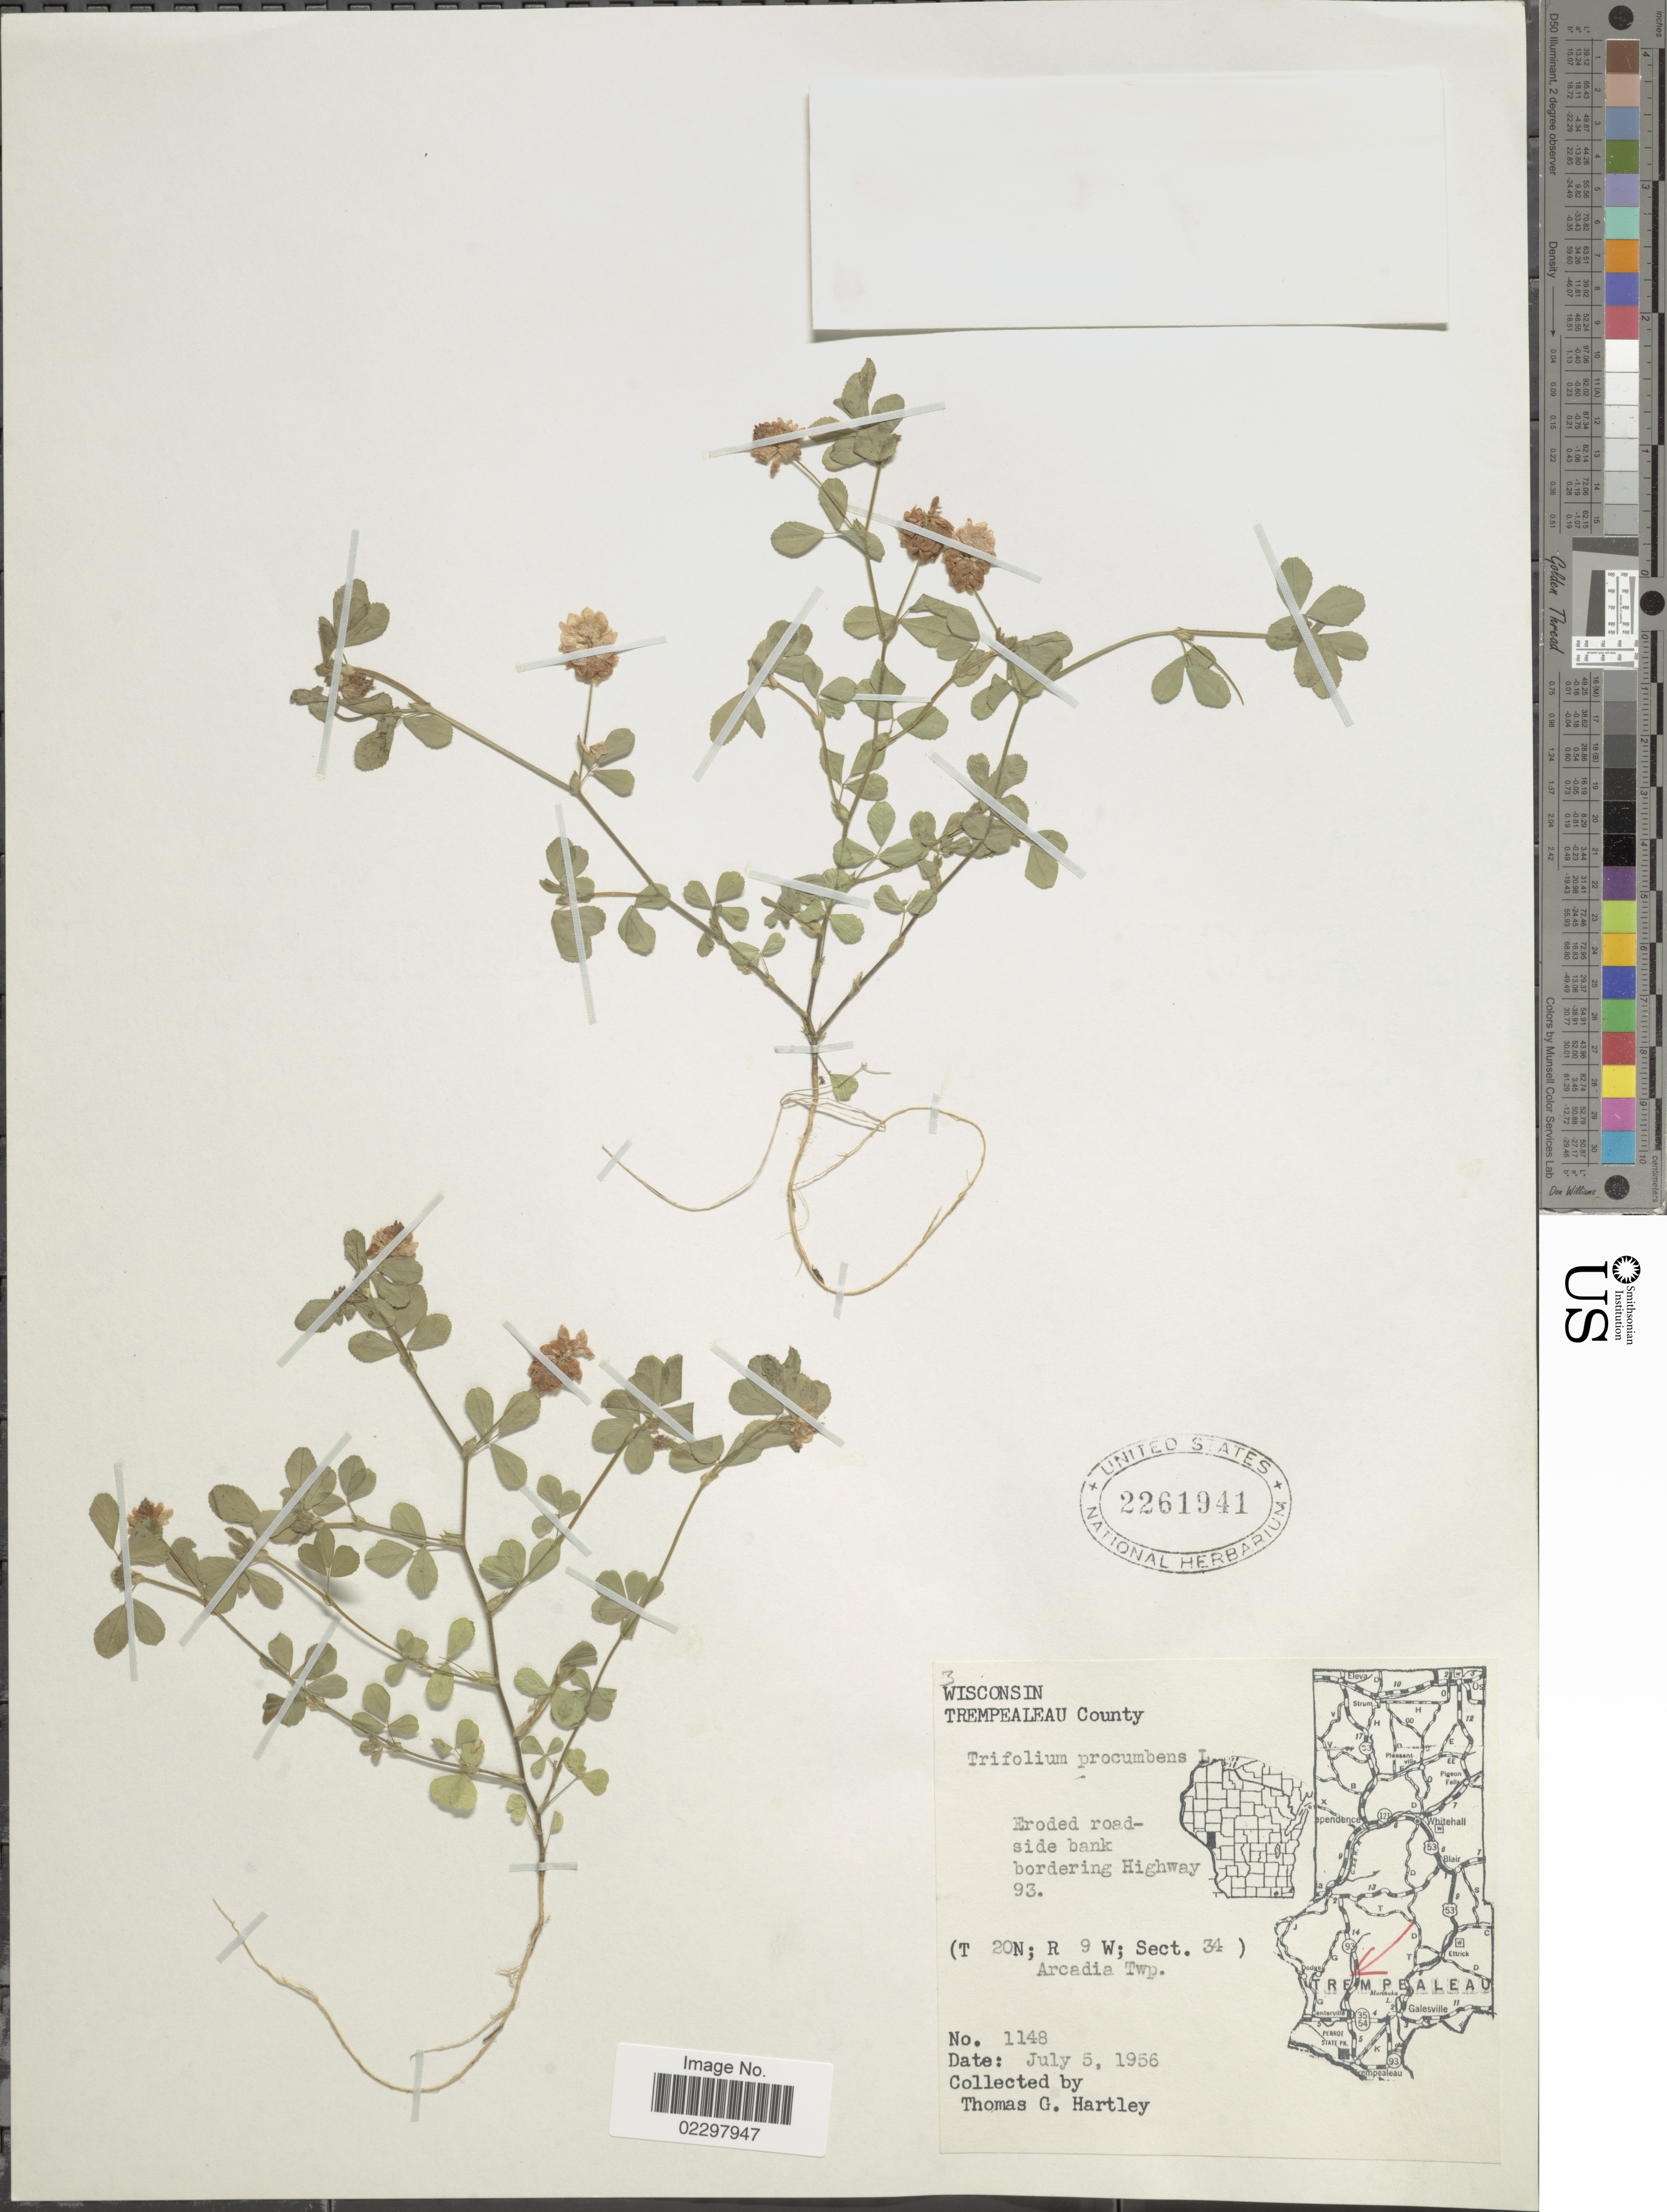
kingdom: Plantae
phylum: Tracheophyta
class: Magnoliopsida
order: Fabales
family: Fabaceae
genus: Trifolium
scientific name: Trifolium procumbens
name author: L.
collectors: T. G. Hartley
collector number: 1148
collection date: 1956-07-05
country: United States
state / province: Wisconsin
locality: Trempealeau County,eroded roadside bank bordering Highway 93 (T 20N; R 9W; Sect. 34).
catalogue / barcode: US 2261941